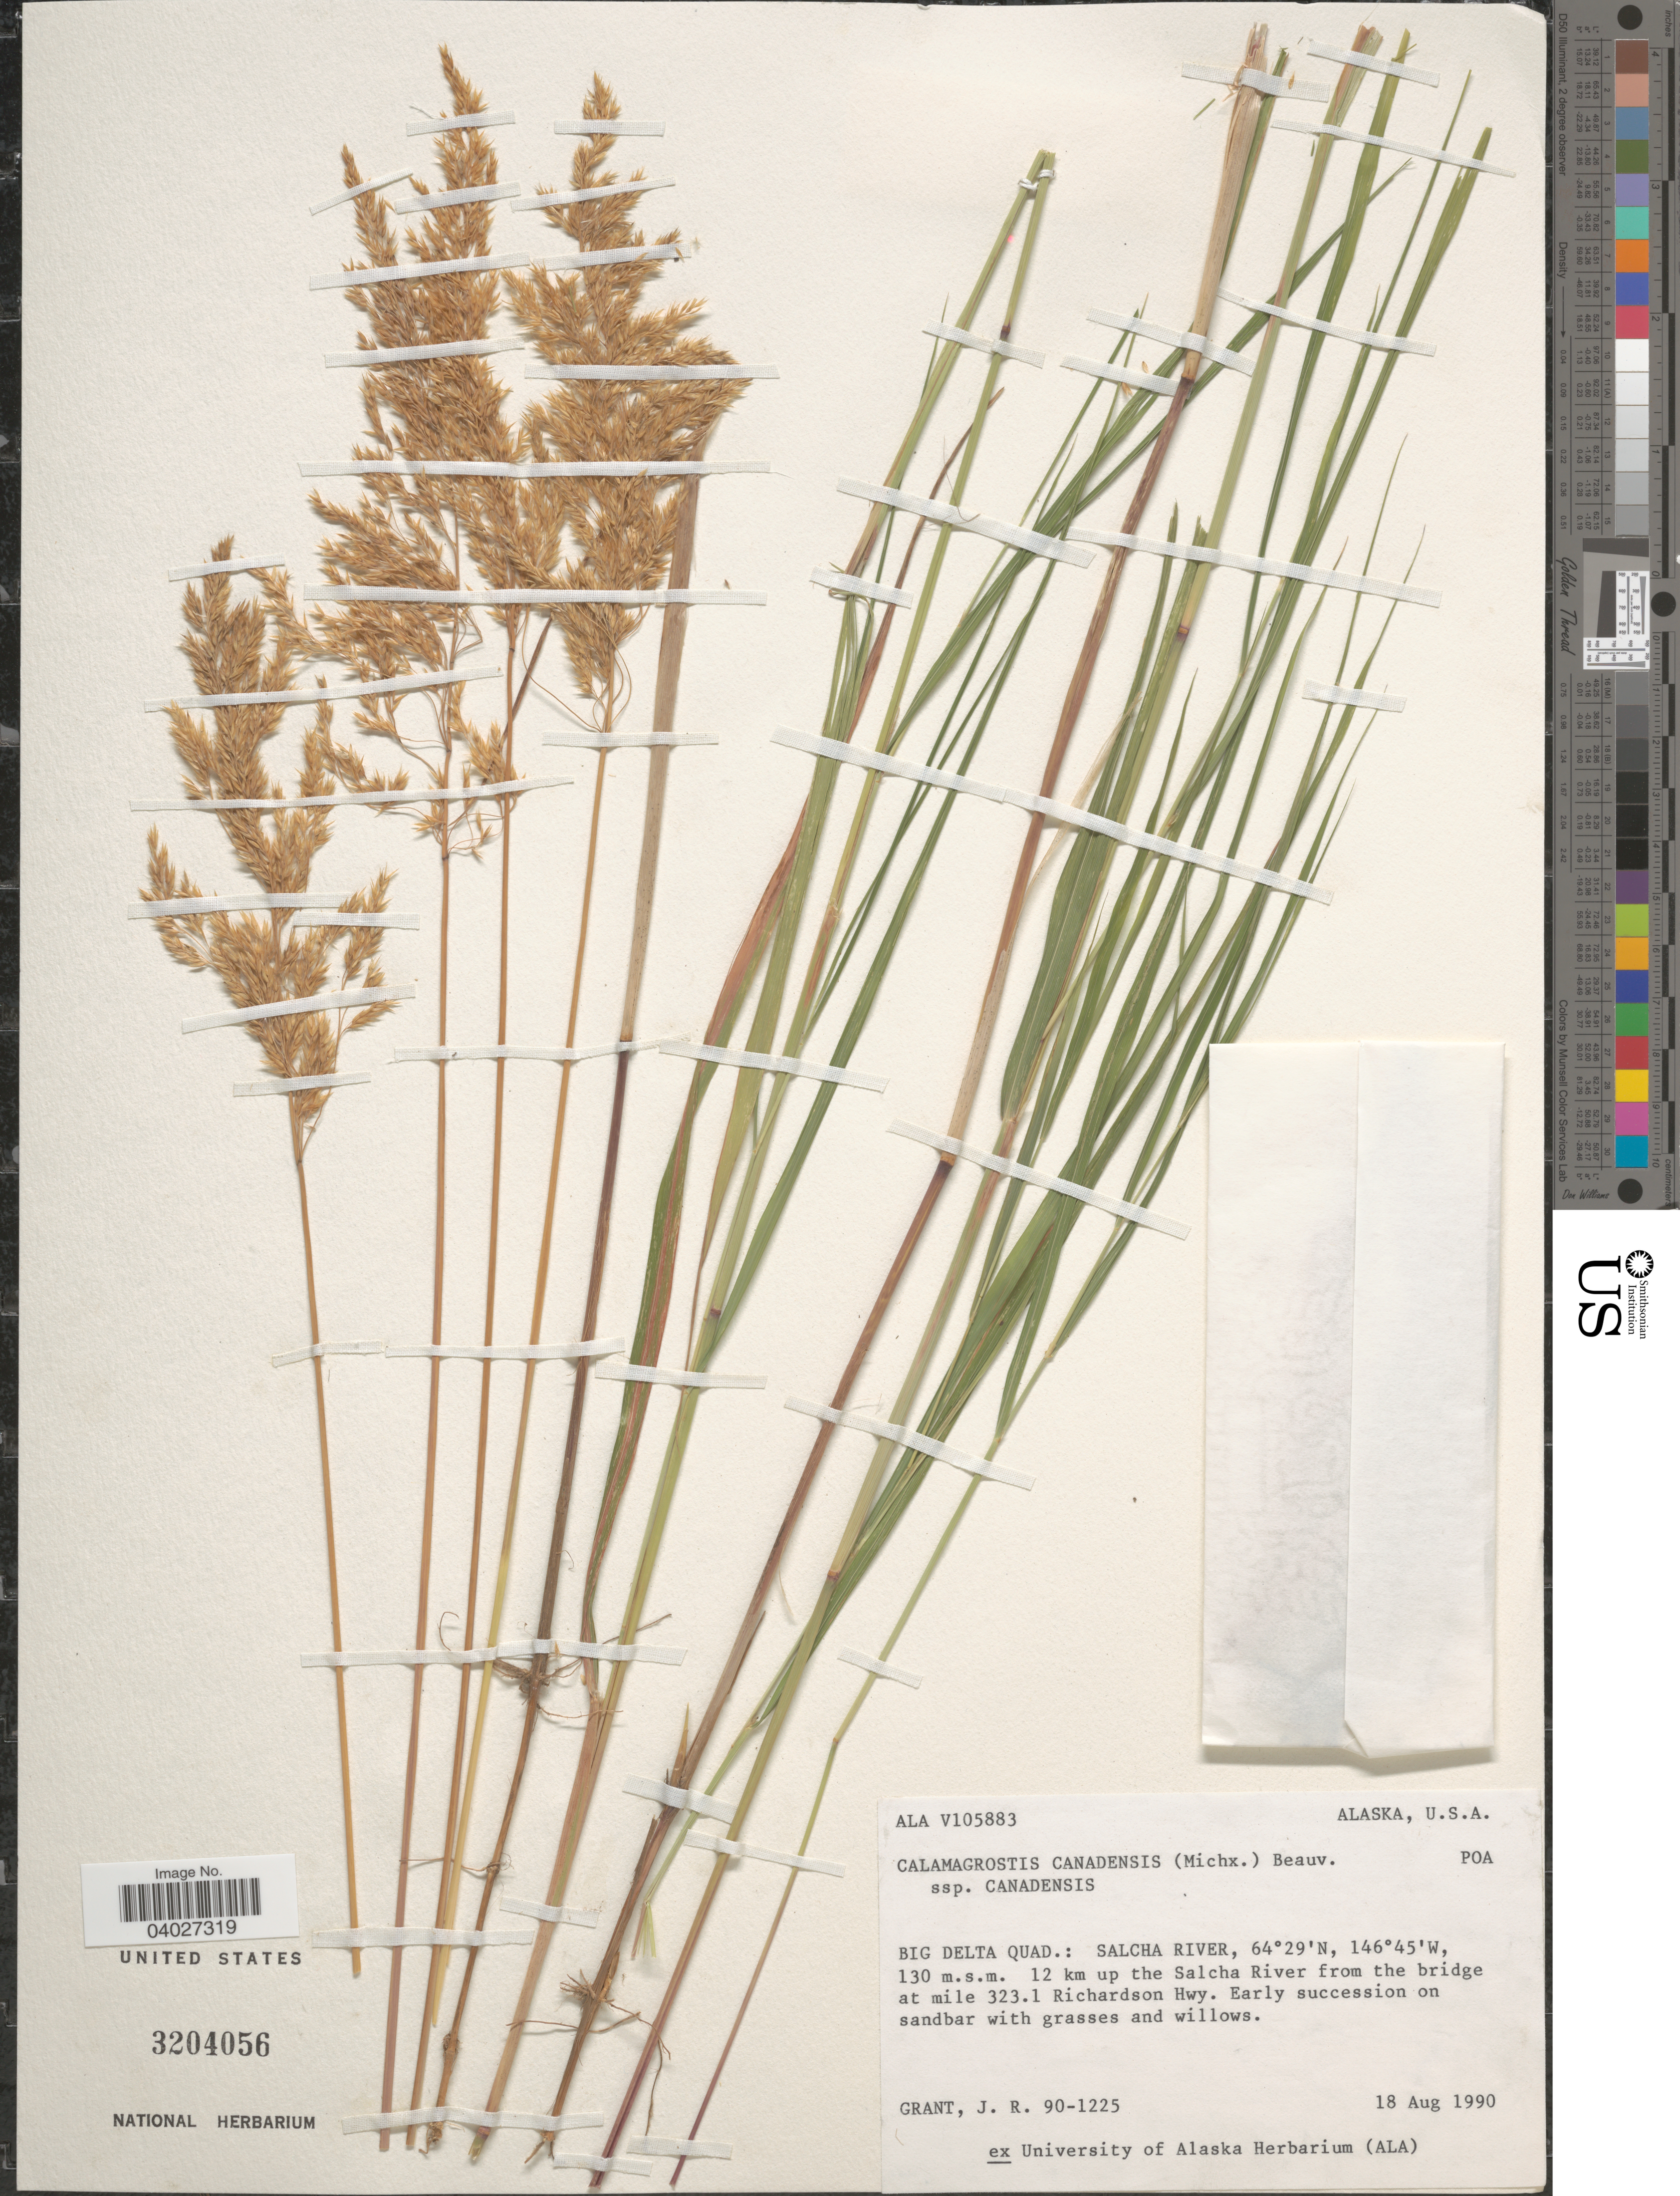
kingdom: Plantae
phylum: Tracheophyta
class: Liliopsida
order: Poales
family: Poaceae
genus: Calamagrostis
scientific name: Calamagrostis canadensis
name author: (Michx.) P. Beauv.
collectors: J. Grant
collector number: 90-1225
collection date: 1990-08-18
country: United States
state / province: Alaska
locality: Big Delta Quad.: Salcha River. 12 km up the Salcha River from the bridge at mile 323.1 Richardson Hwy.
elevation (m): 130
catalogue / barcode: US 3204056